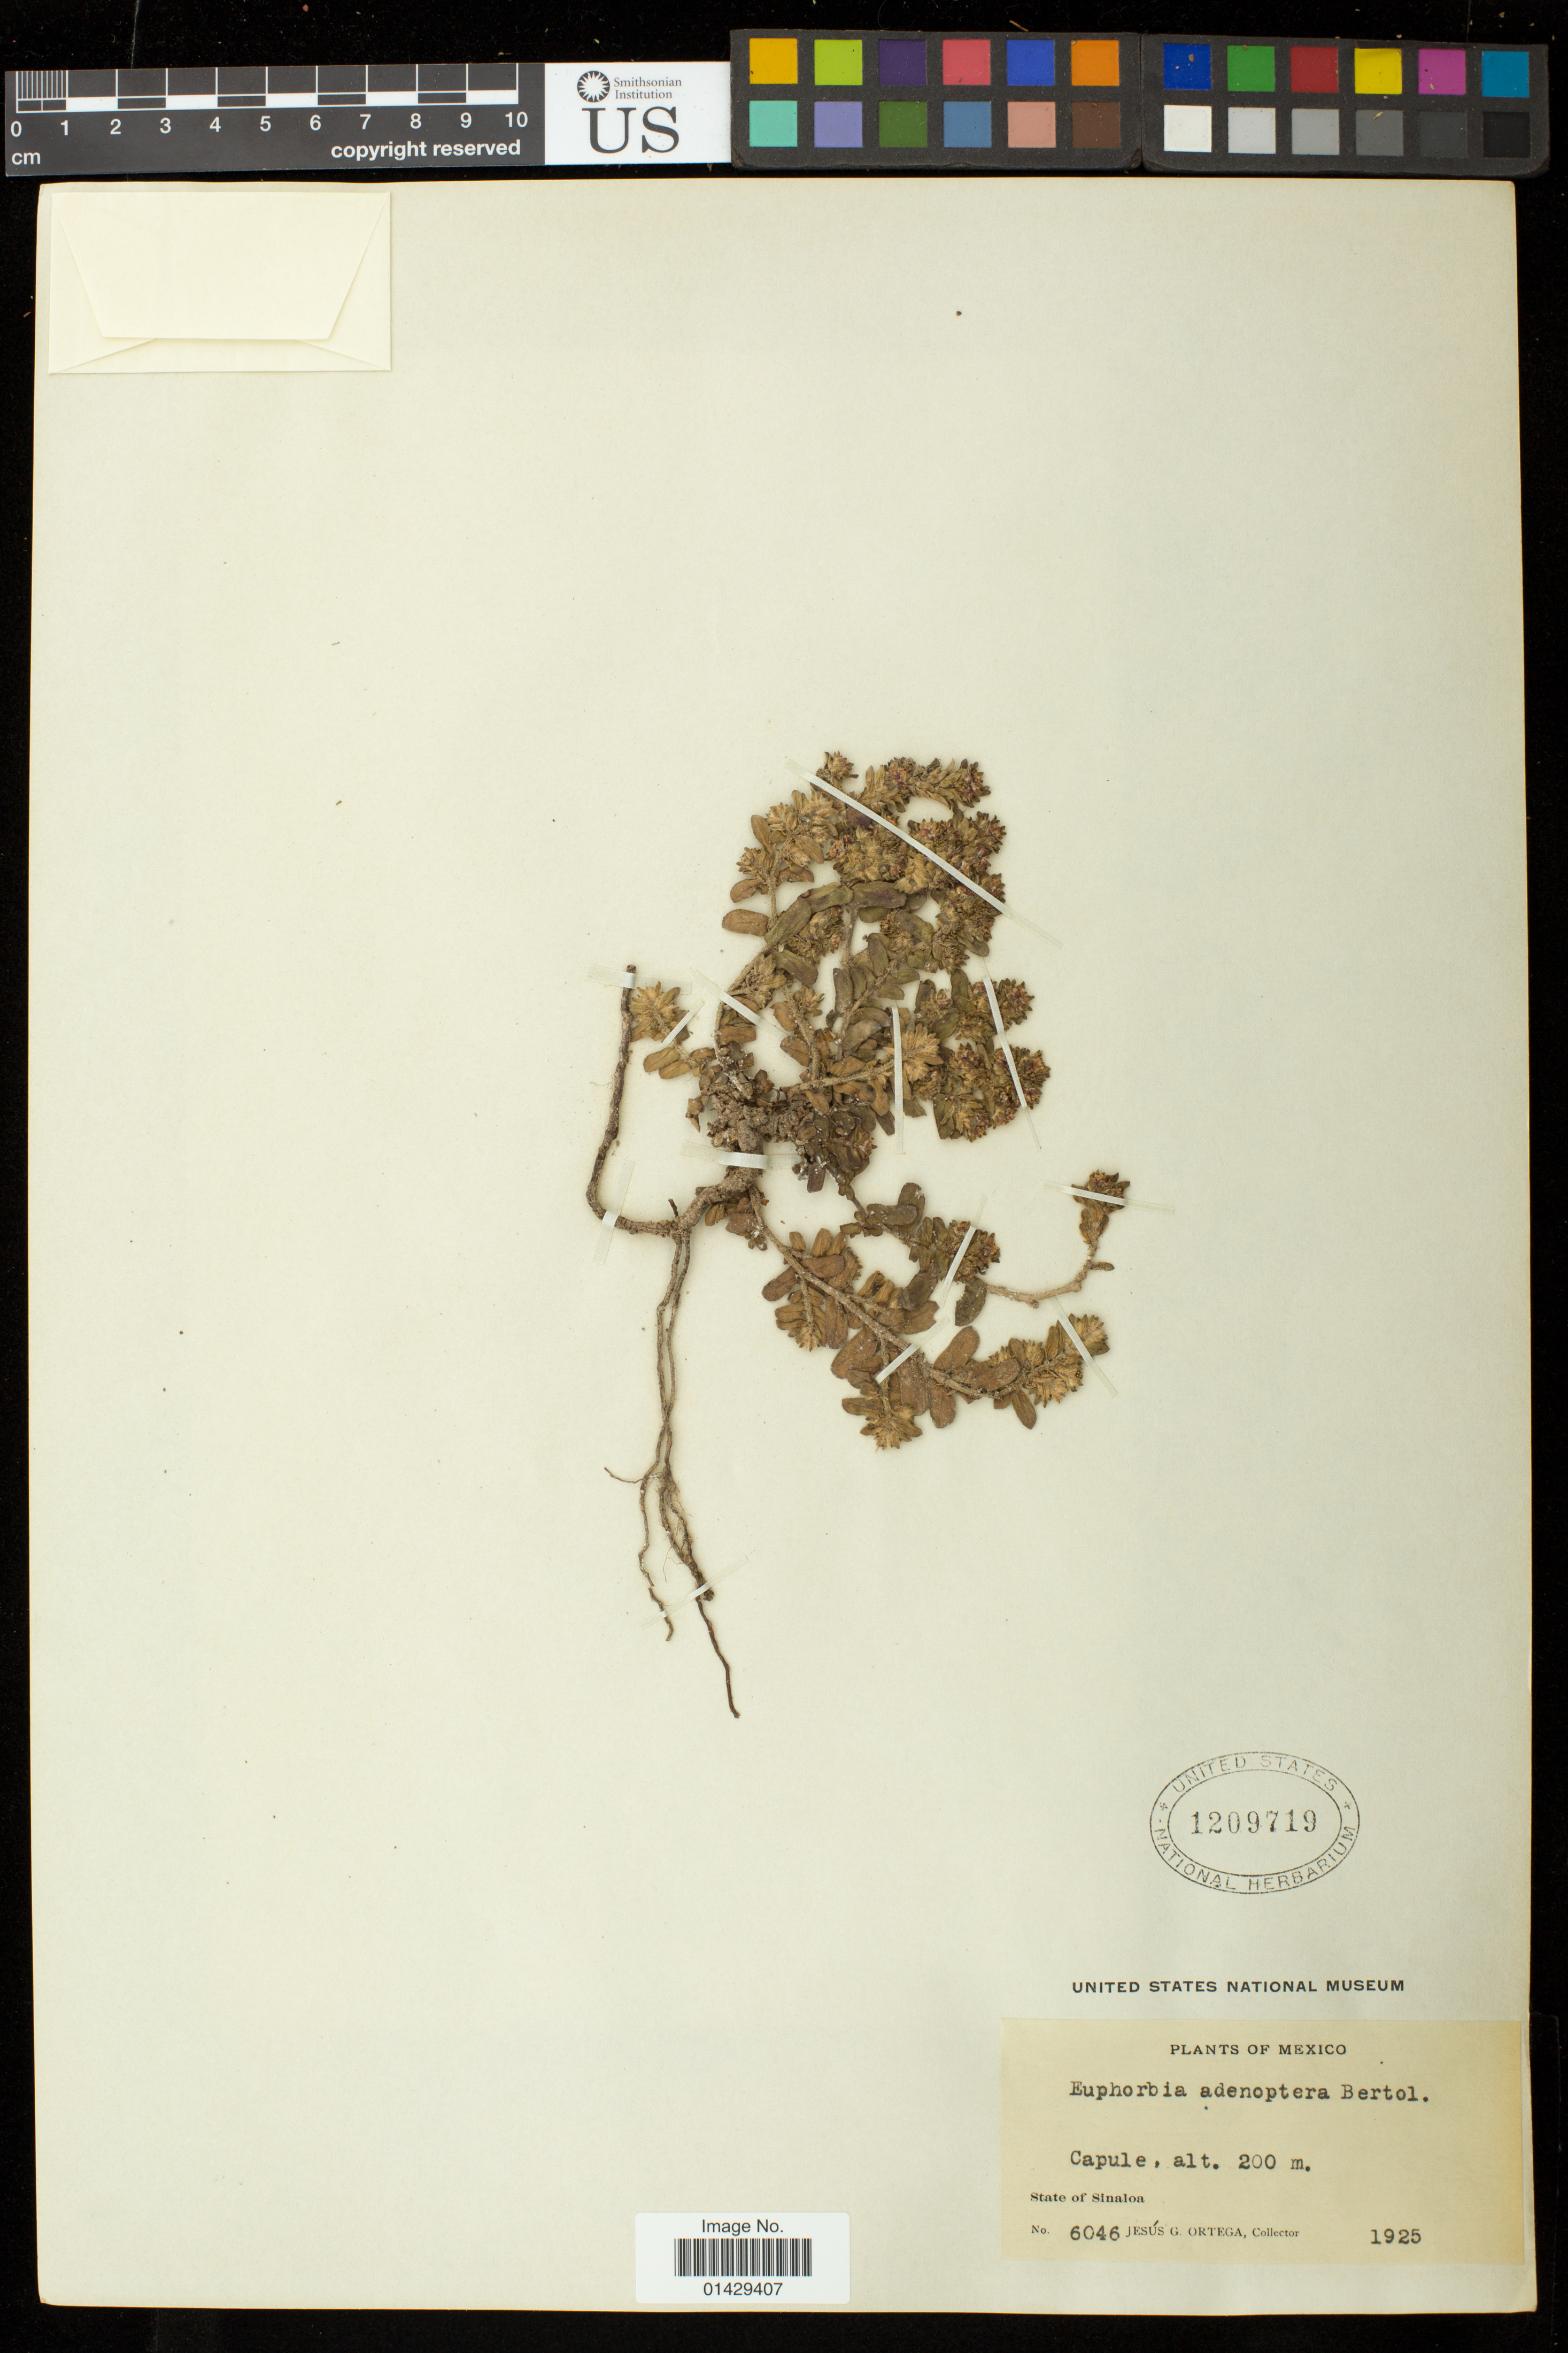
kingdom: Plantae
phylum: Tracheophyta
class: Magnoliopsida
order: Malpighiales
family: Euphorbiaceae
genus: Euphorbia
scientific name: Euphorbia densiflora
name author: (Klotzsch & Garcke) Klotzsch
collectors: J. Ortega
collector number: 6046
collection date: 1925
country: Mexico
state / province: Sinaloa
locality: Capule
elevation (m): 200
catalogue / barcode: US 1209719